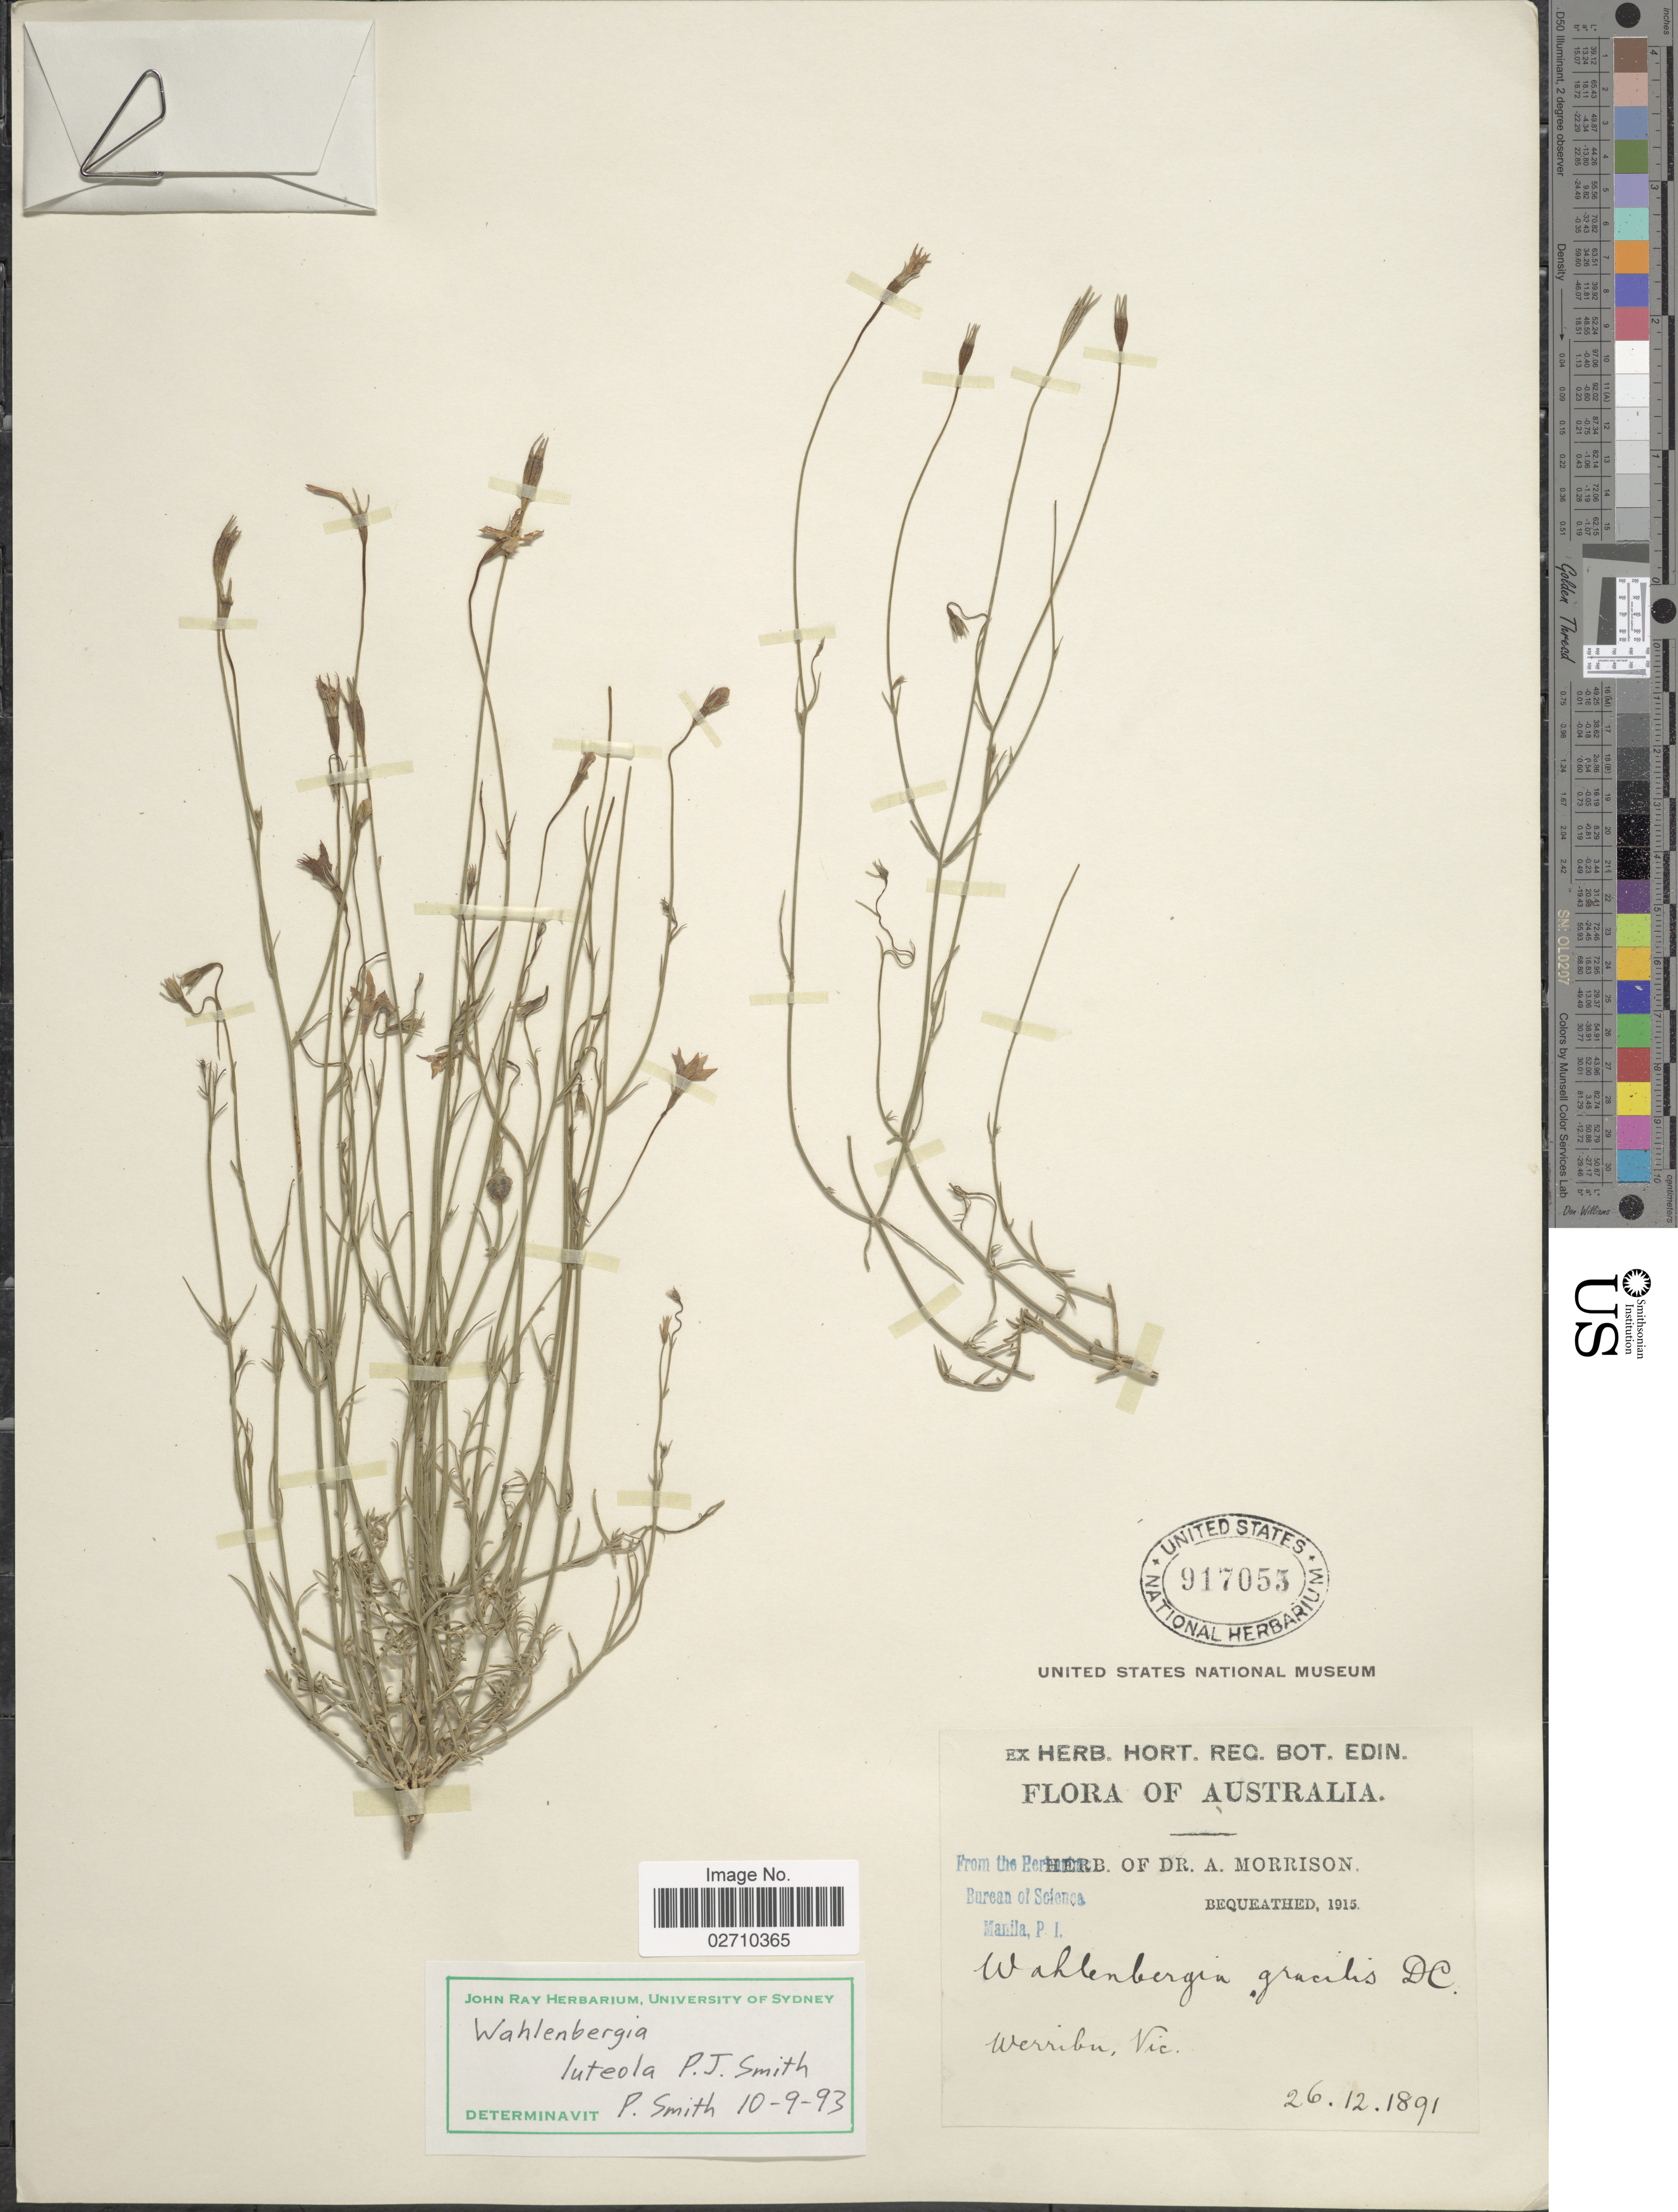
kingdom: Plantae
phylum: Tracheophyta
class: Magnoliopsida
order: Asterales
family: Campanulaceae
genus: Wahlenbergia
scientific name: Wahlenbergia luteola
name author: P.J. Sm.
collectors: ex herb. Dr. A. Morrison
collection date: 1891-12-26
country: Australia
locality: Werribu, Vic.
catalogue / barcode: US 917055